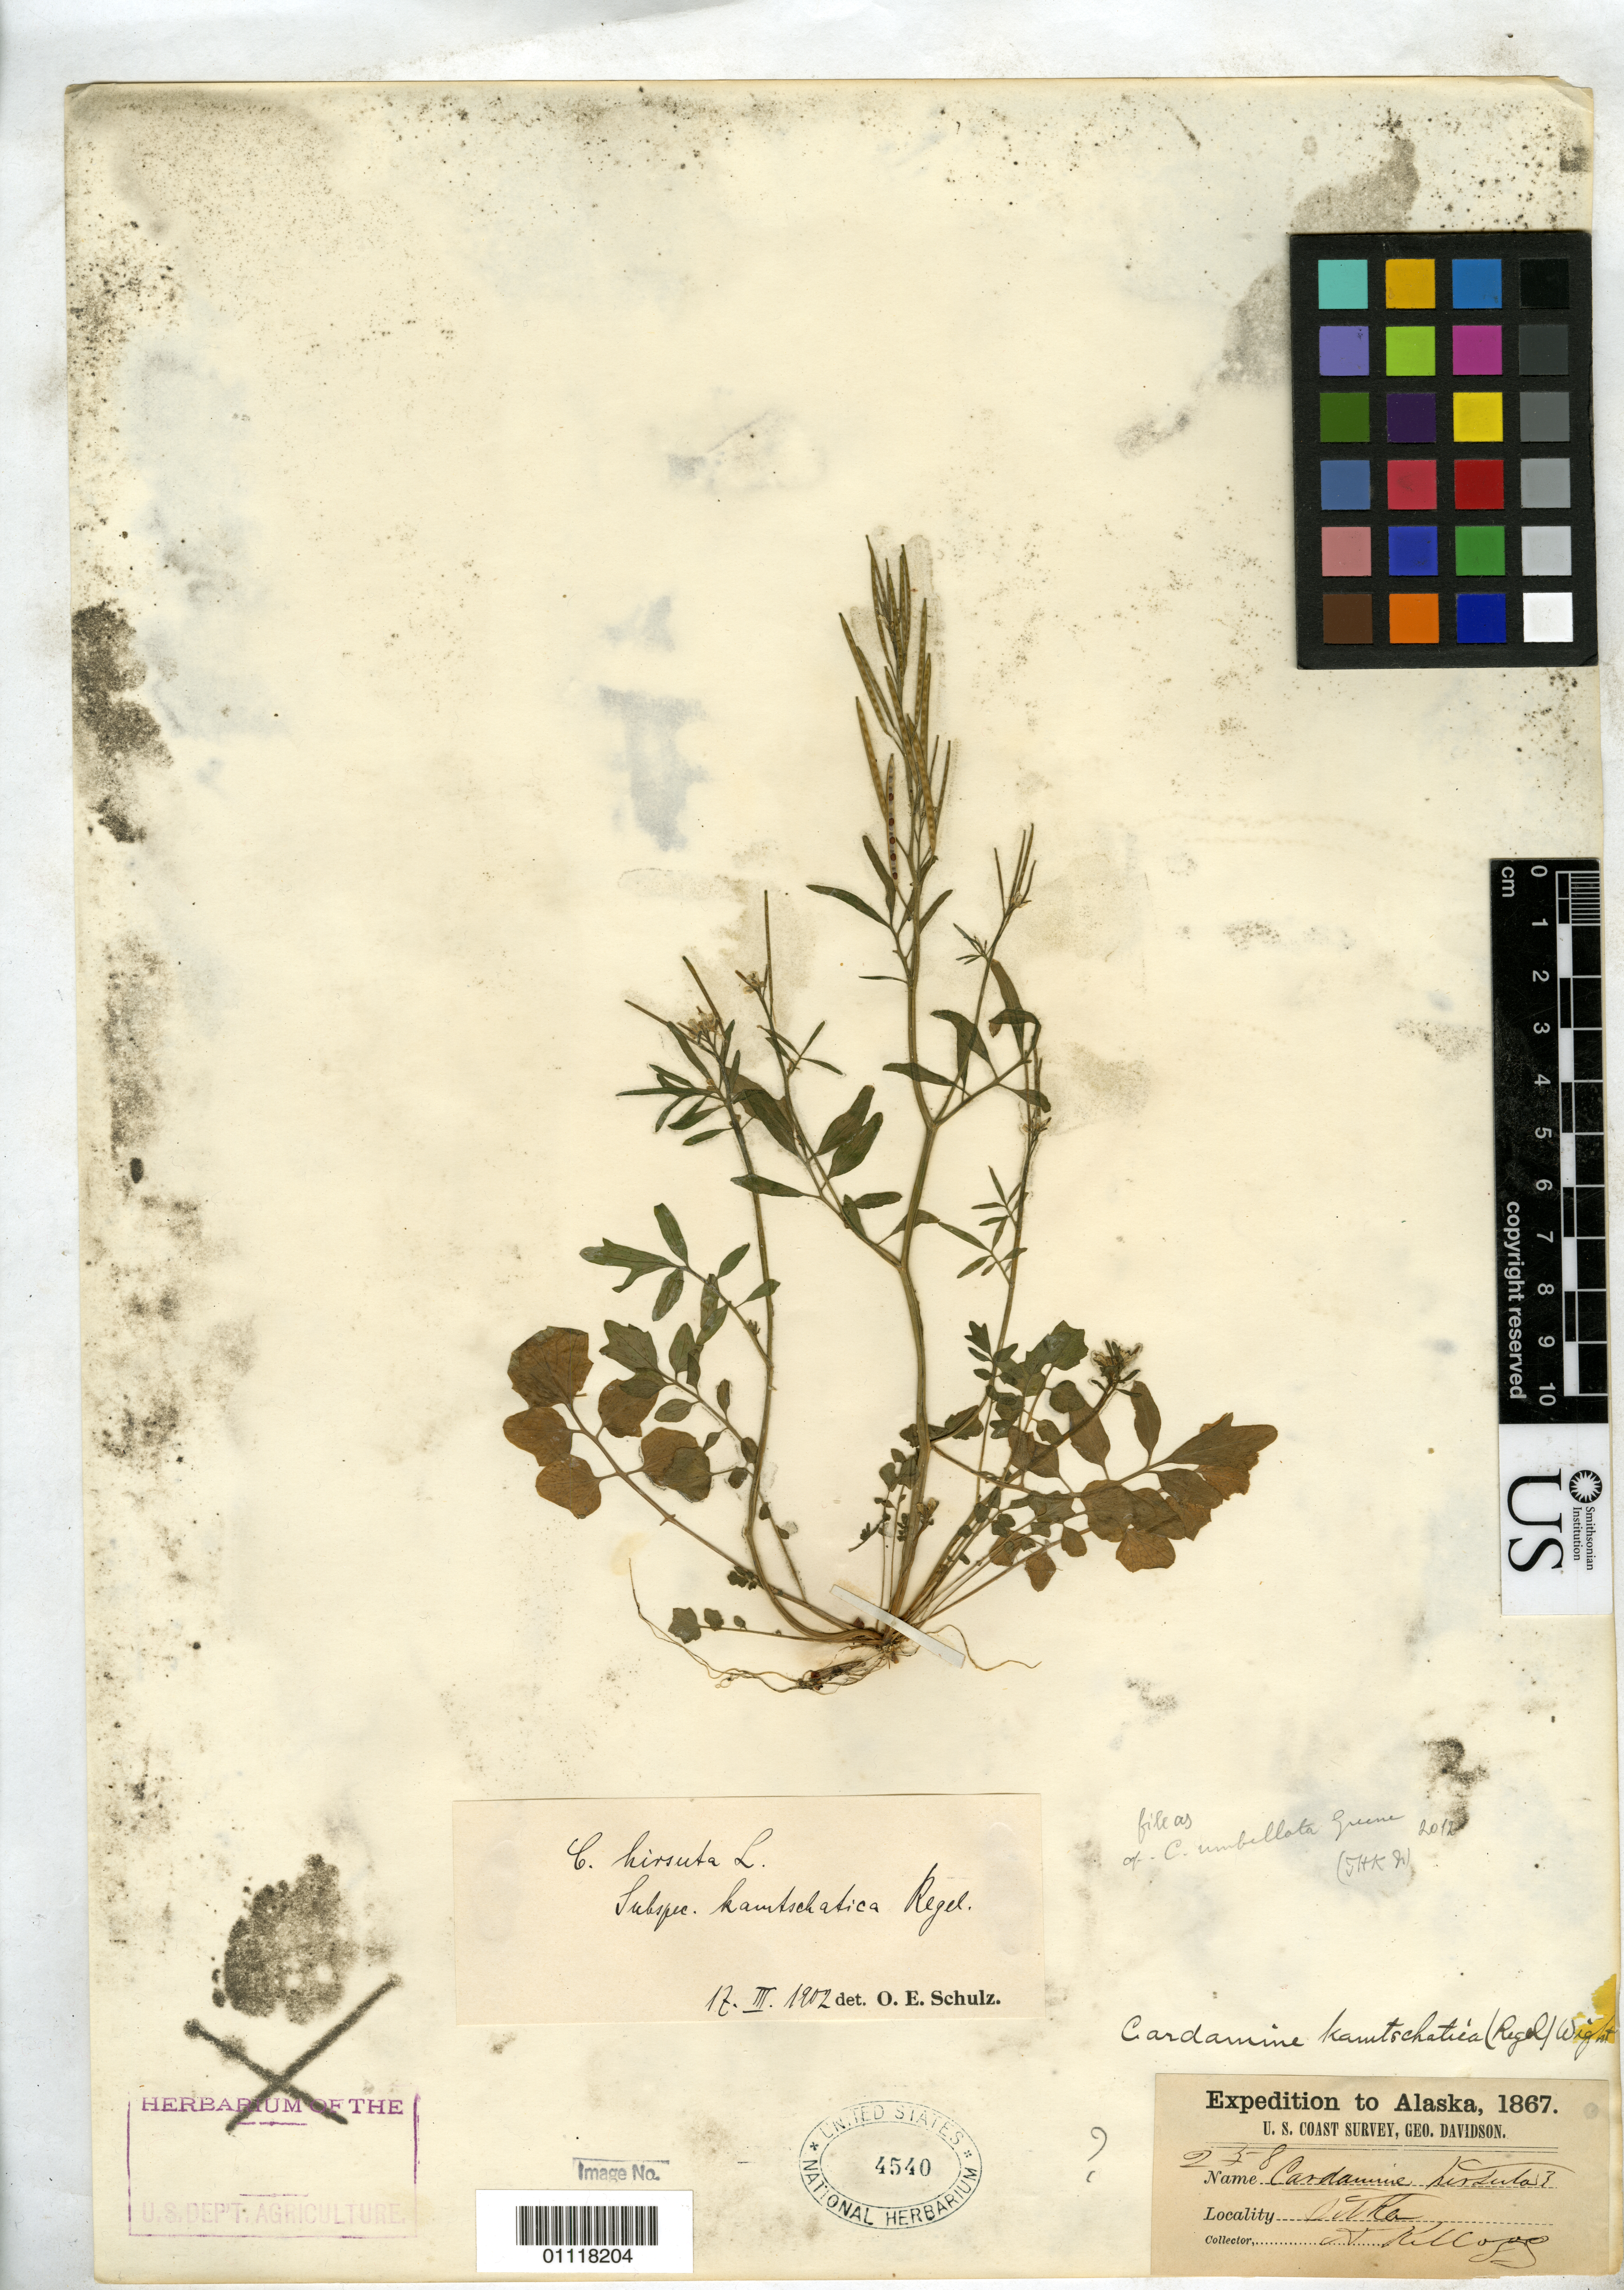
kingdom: Plantae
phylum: Tracheophyta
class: Magnoliopsida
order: Brassicales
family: Brassicaceae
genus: Cardamine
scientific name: Cardamine umbellata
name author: Greene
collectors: A. Kellogg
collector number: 258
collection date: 1867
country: United States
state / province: Alaska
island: Baranof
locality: Sitka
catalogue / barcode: US 4540